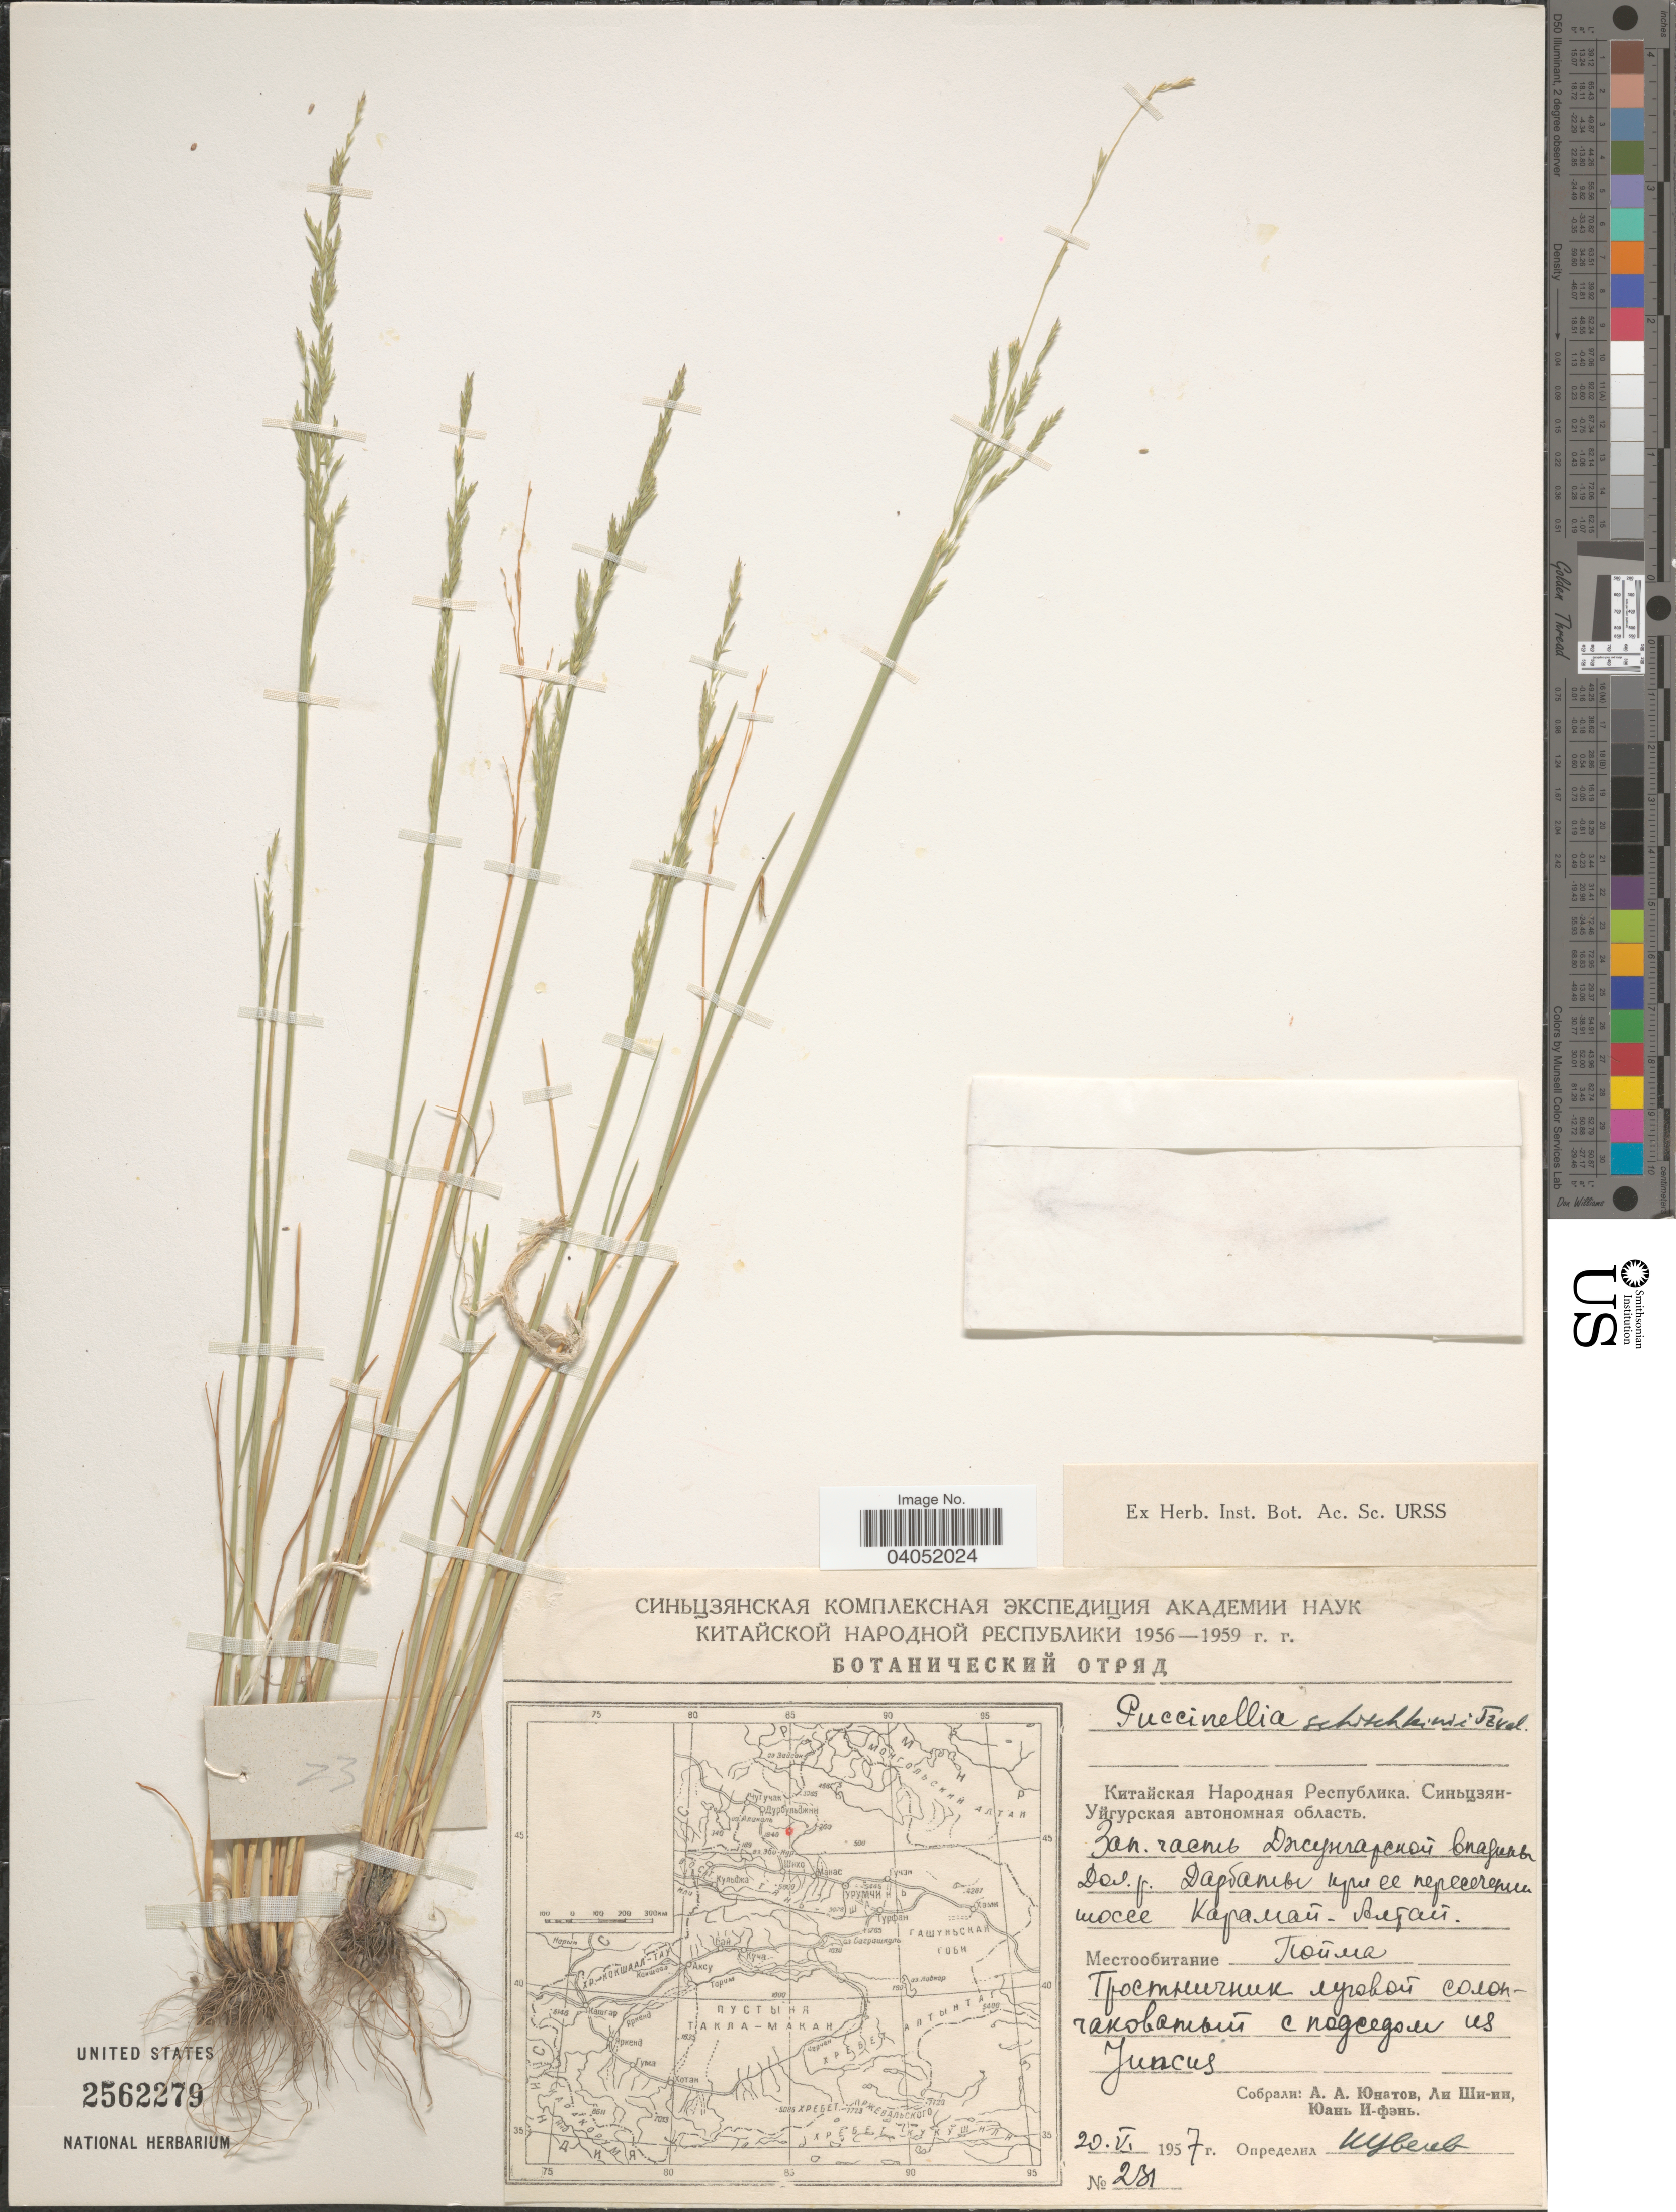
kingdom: Plantae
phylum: Tracheophyta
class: Liliopsida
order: Poales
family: Poaceae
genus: Puccinellia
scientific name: Puccinellia schischkinii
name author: Tzvelev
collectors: A. Unatov, Lee Shi-in & Yuan I-fen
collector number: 231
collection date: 1957-06-20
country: China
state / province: Xinjiang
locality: Valley of river Darbaty near road Karamay-Altay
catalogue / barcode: US 2562279